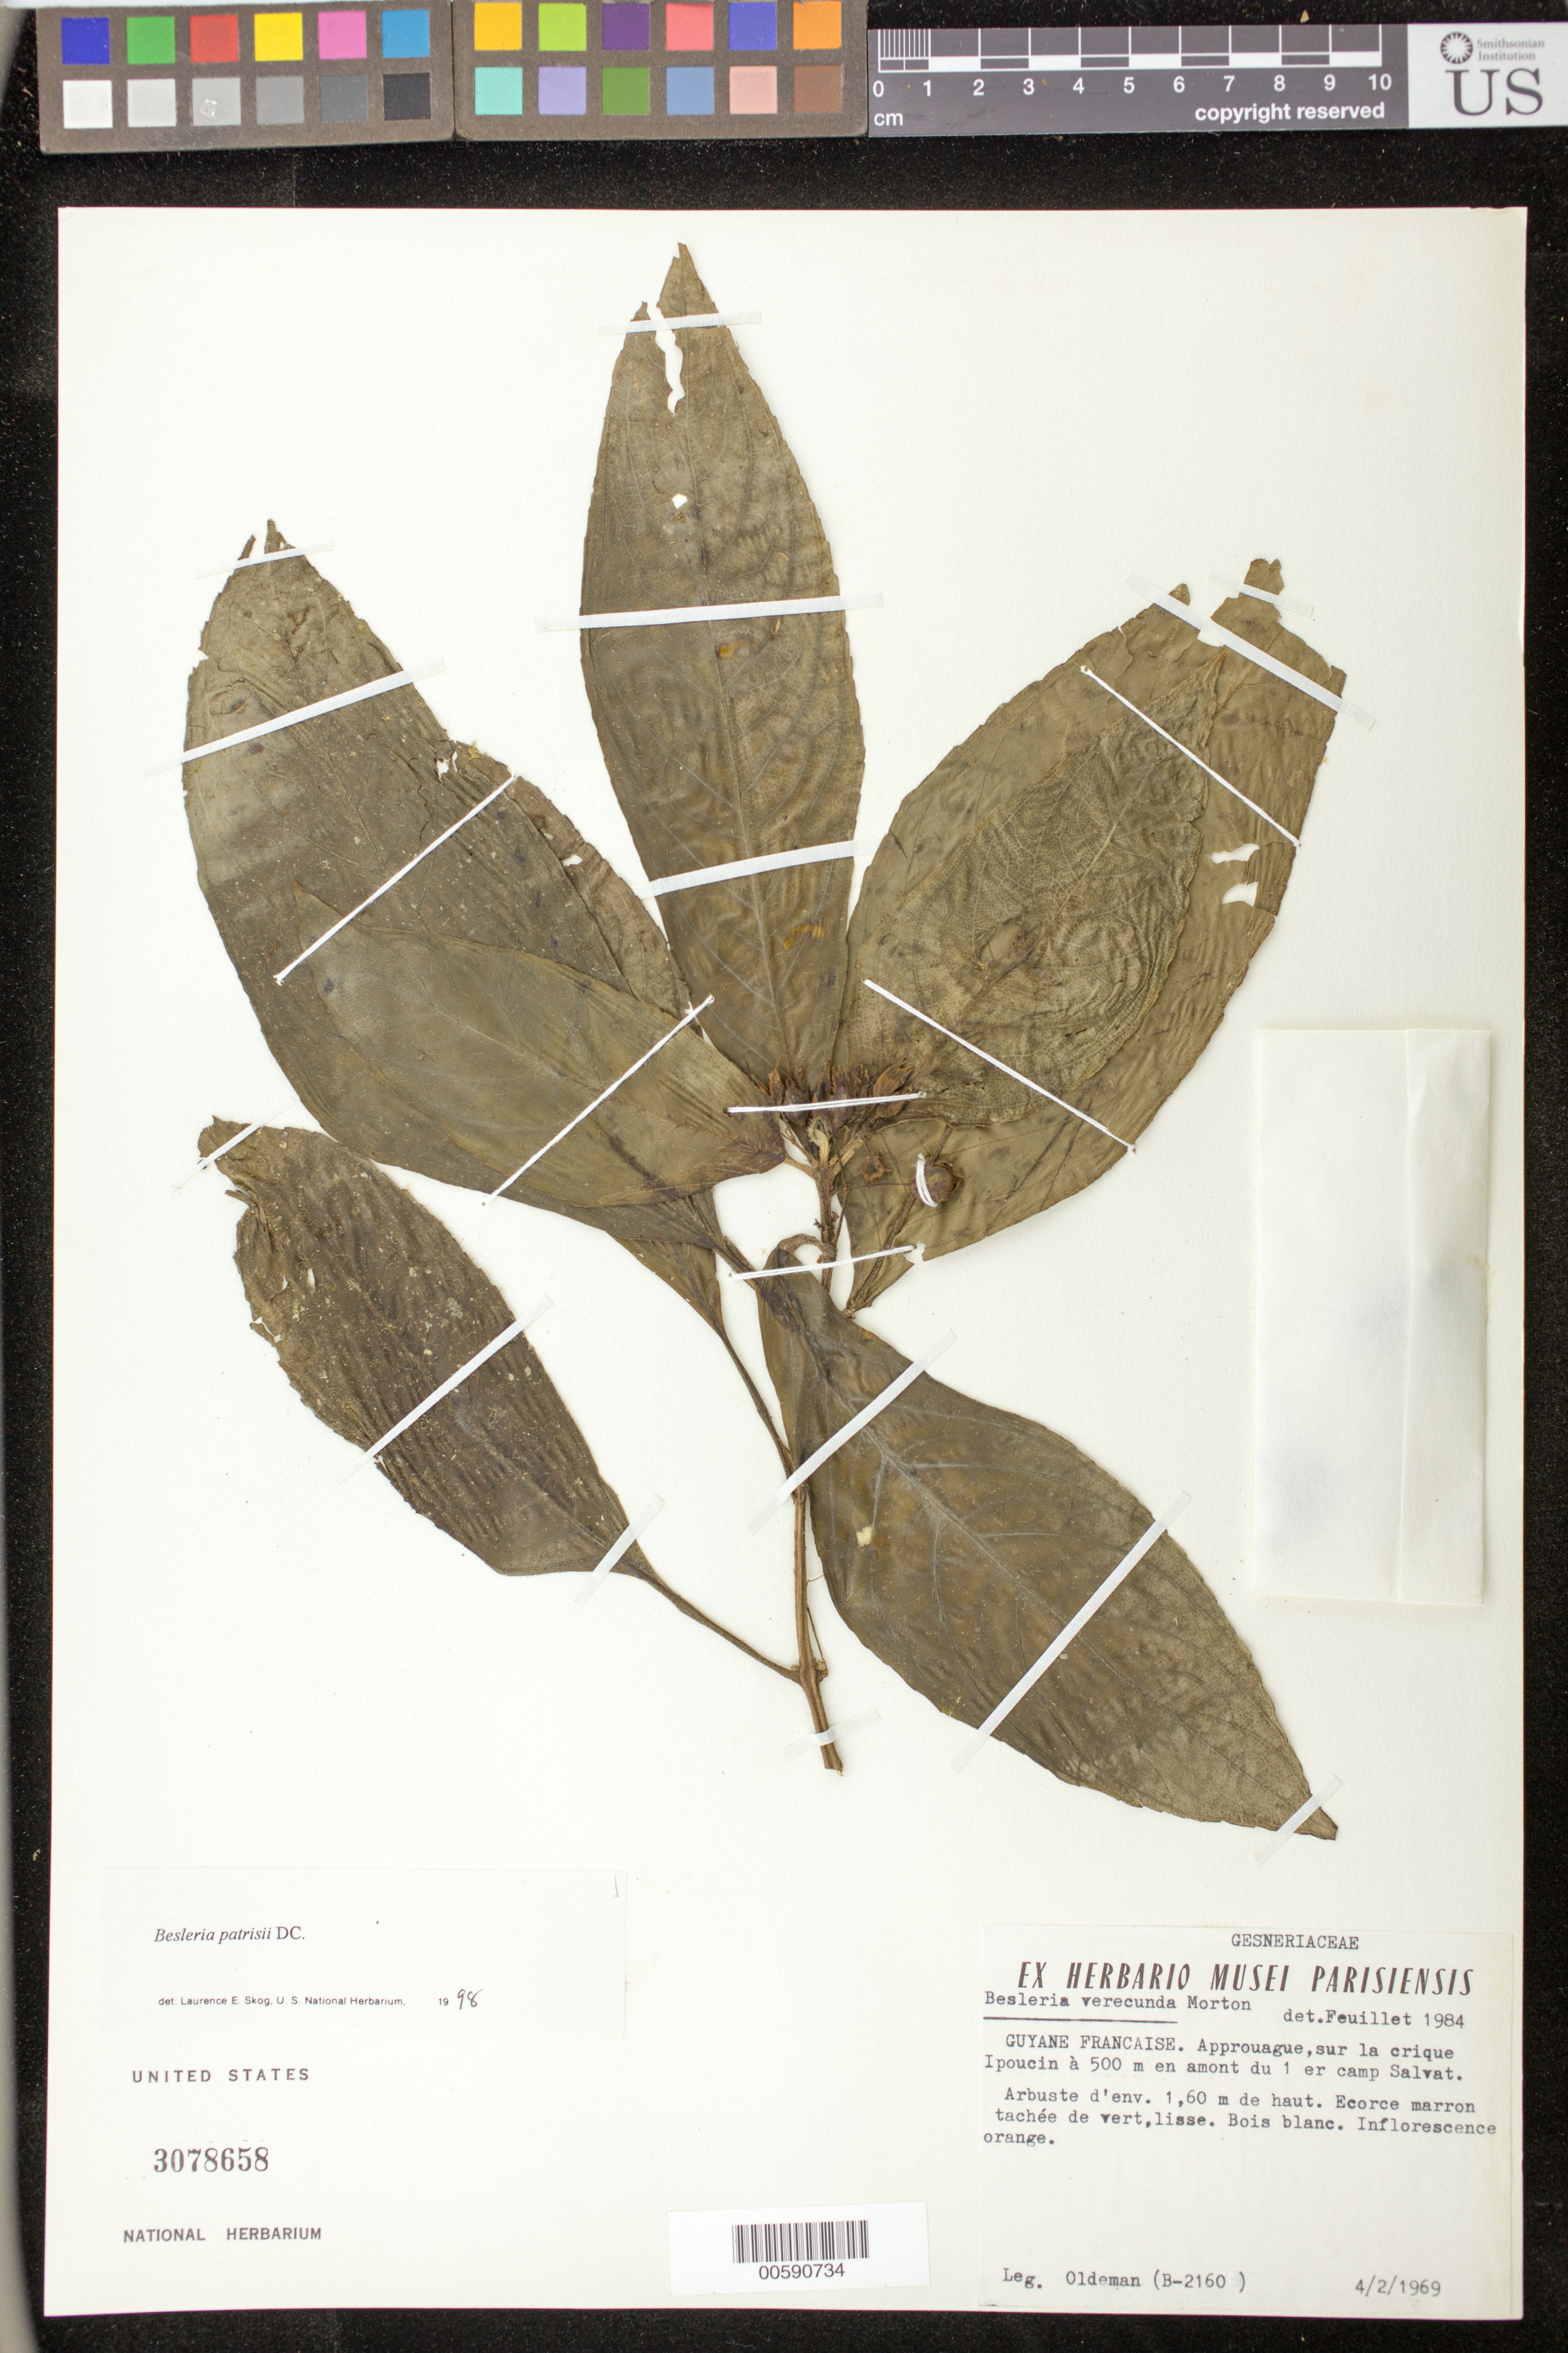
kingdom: Plantae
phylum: Tracheophyta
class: Magnoliopsida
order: Lamiales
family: Gesneriaceae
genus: Besleria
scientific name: Besleria patrisii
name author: DC.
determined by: Skog, Laurence E.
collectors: R. Oldeman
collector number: B- 2160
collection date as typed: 24 Feb 1969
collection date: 1969-02-24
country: French Guiana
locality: Approuague, sur la crique Ipoucin à 500 m en amont de premier camp Salvat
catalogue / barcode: US 3078658